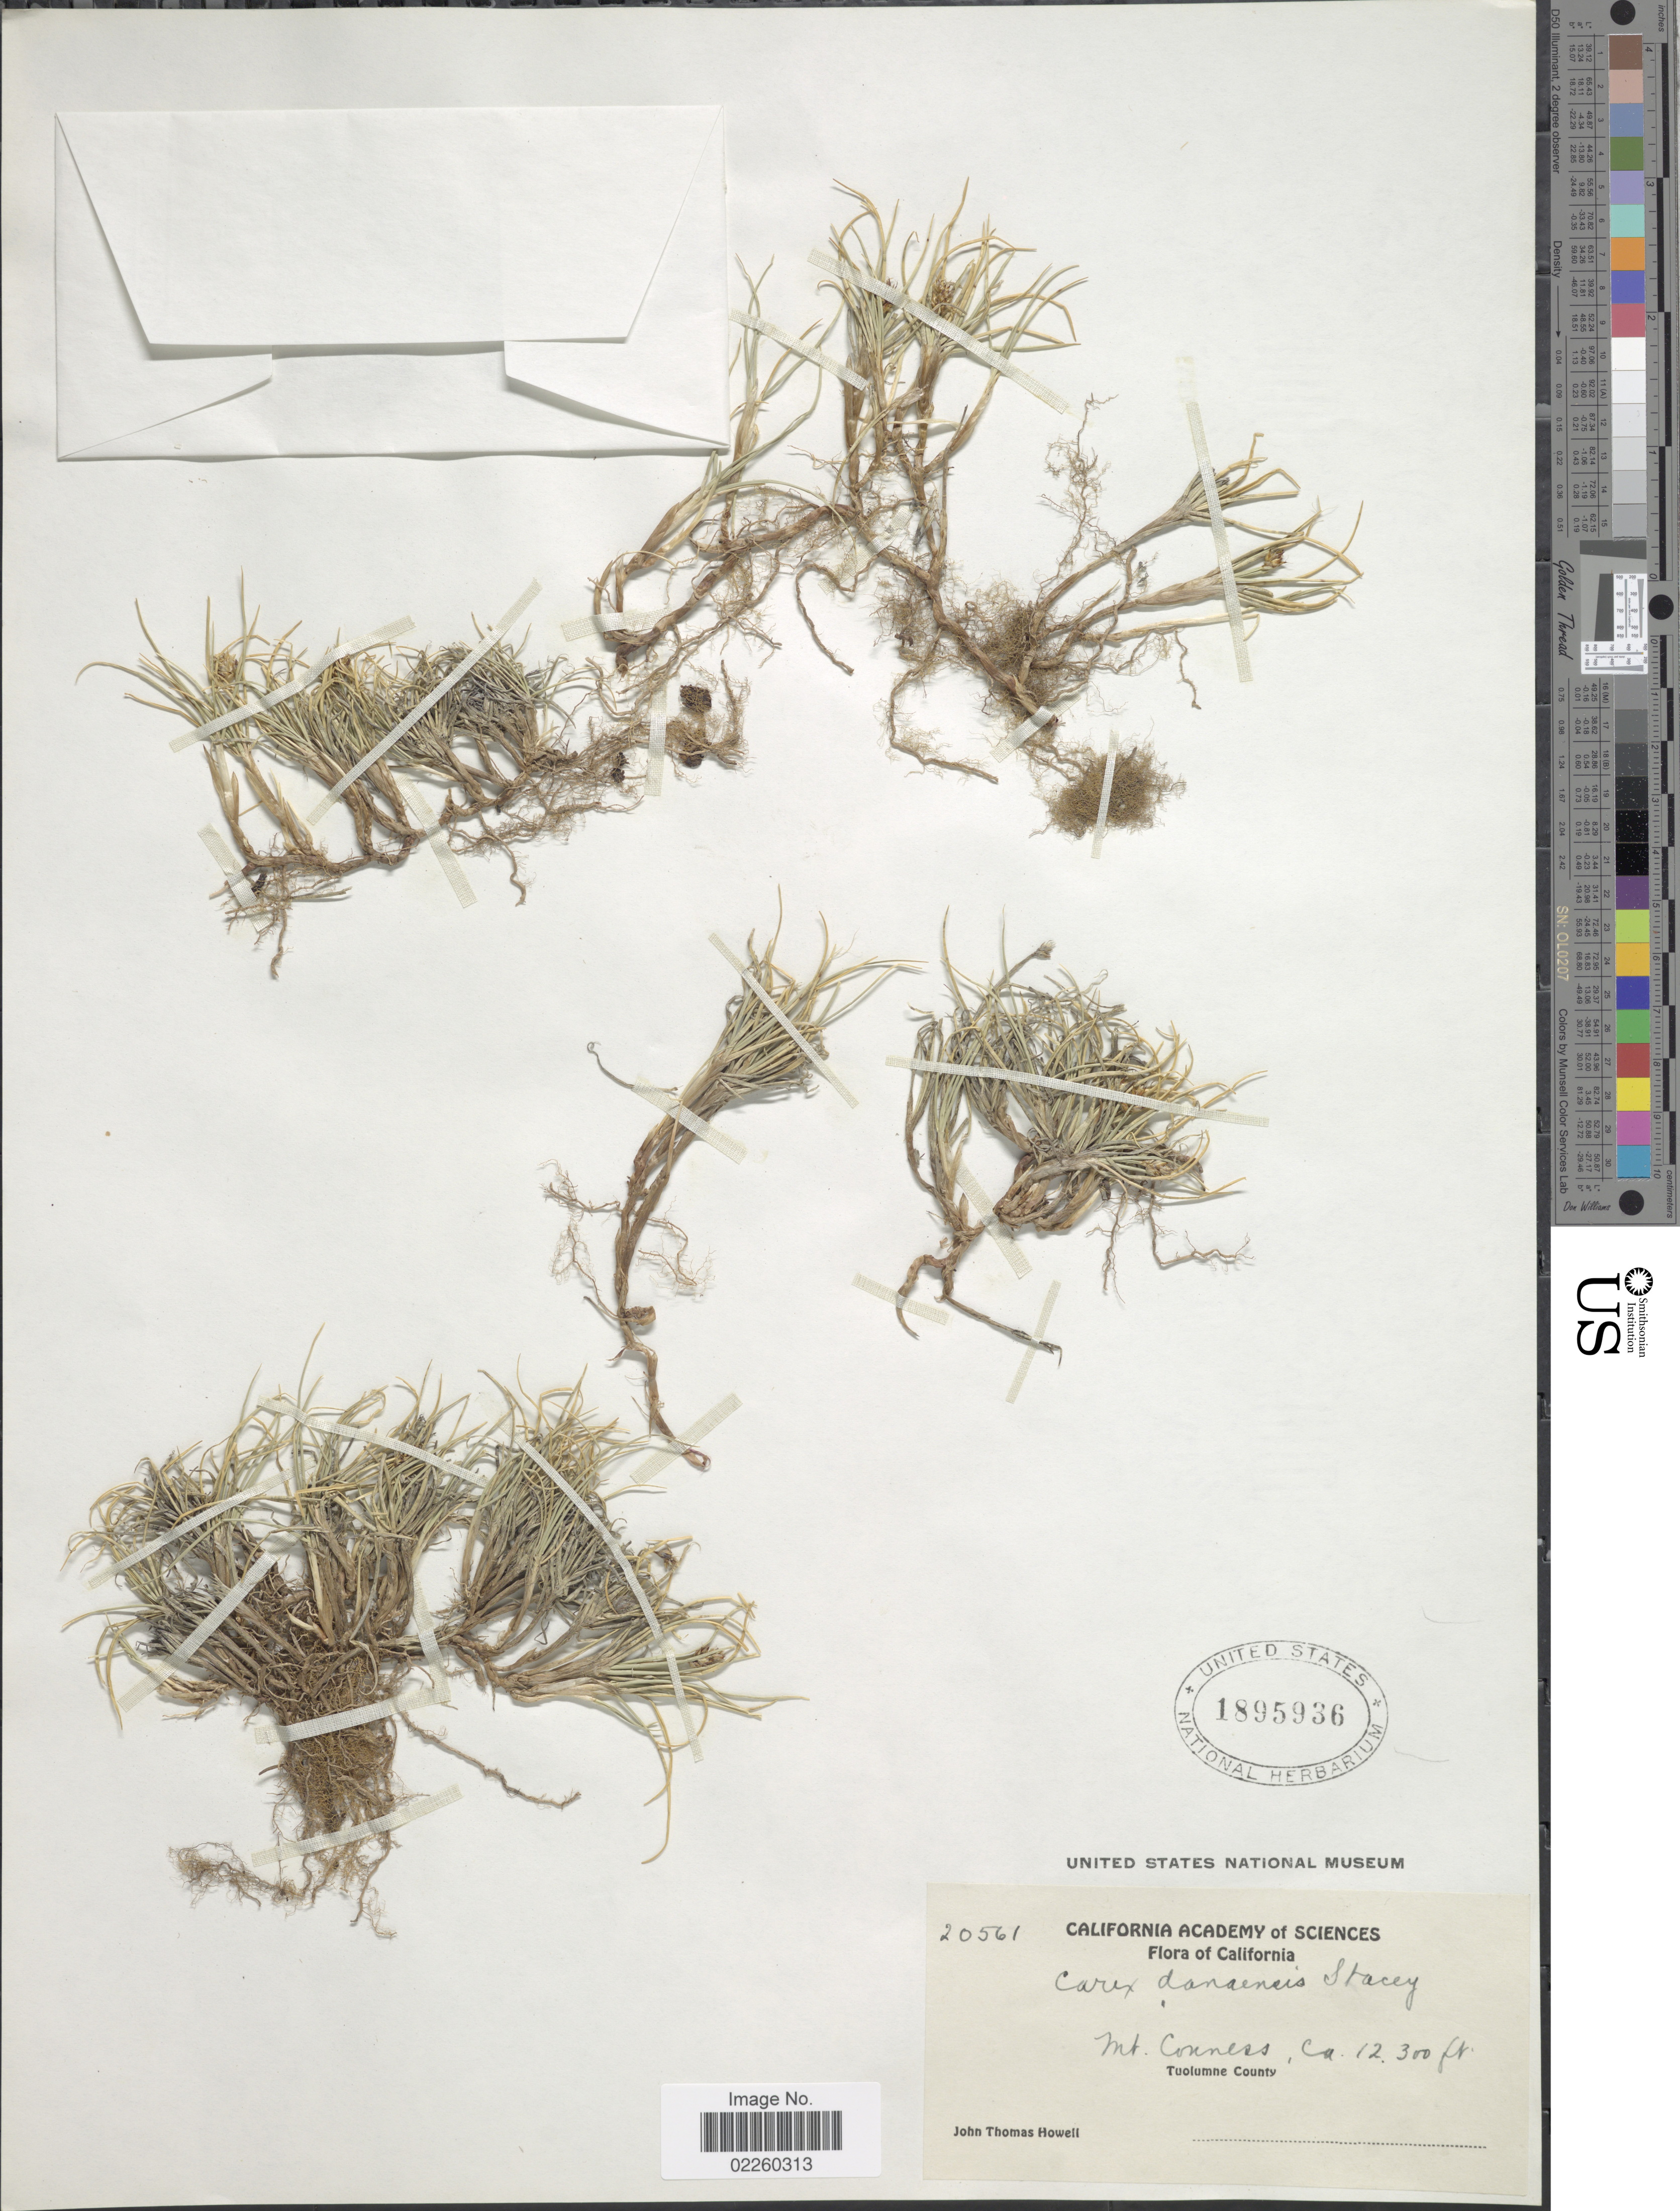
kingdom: Plantae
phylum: Tracheophyta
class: Liliopsida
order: Poales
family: Cyperaceae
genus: Carex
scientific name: Carex incurviformis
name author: Mack.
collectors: J. T. Howell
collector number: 20561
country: United States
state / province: California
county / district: Tuolumne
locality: Mt. Conness, Tuolumne County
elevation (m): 3749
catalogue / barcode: US 1895936